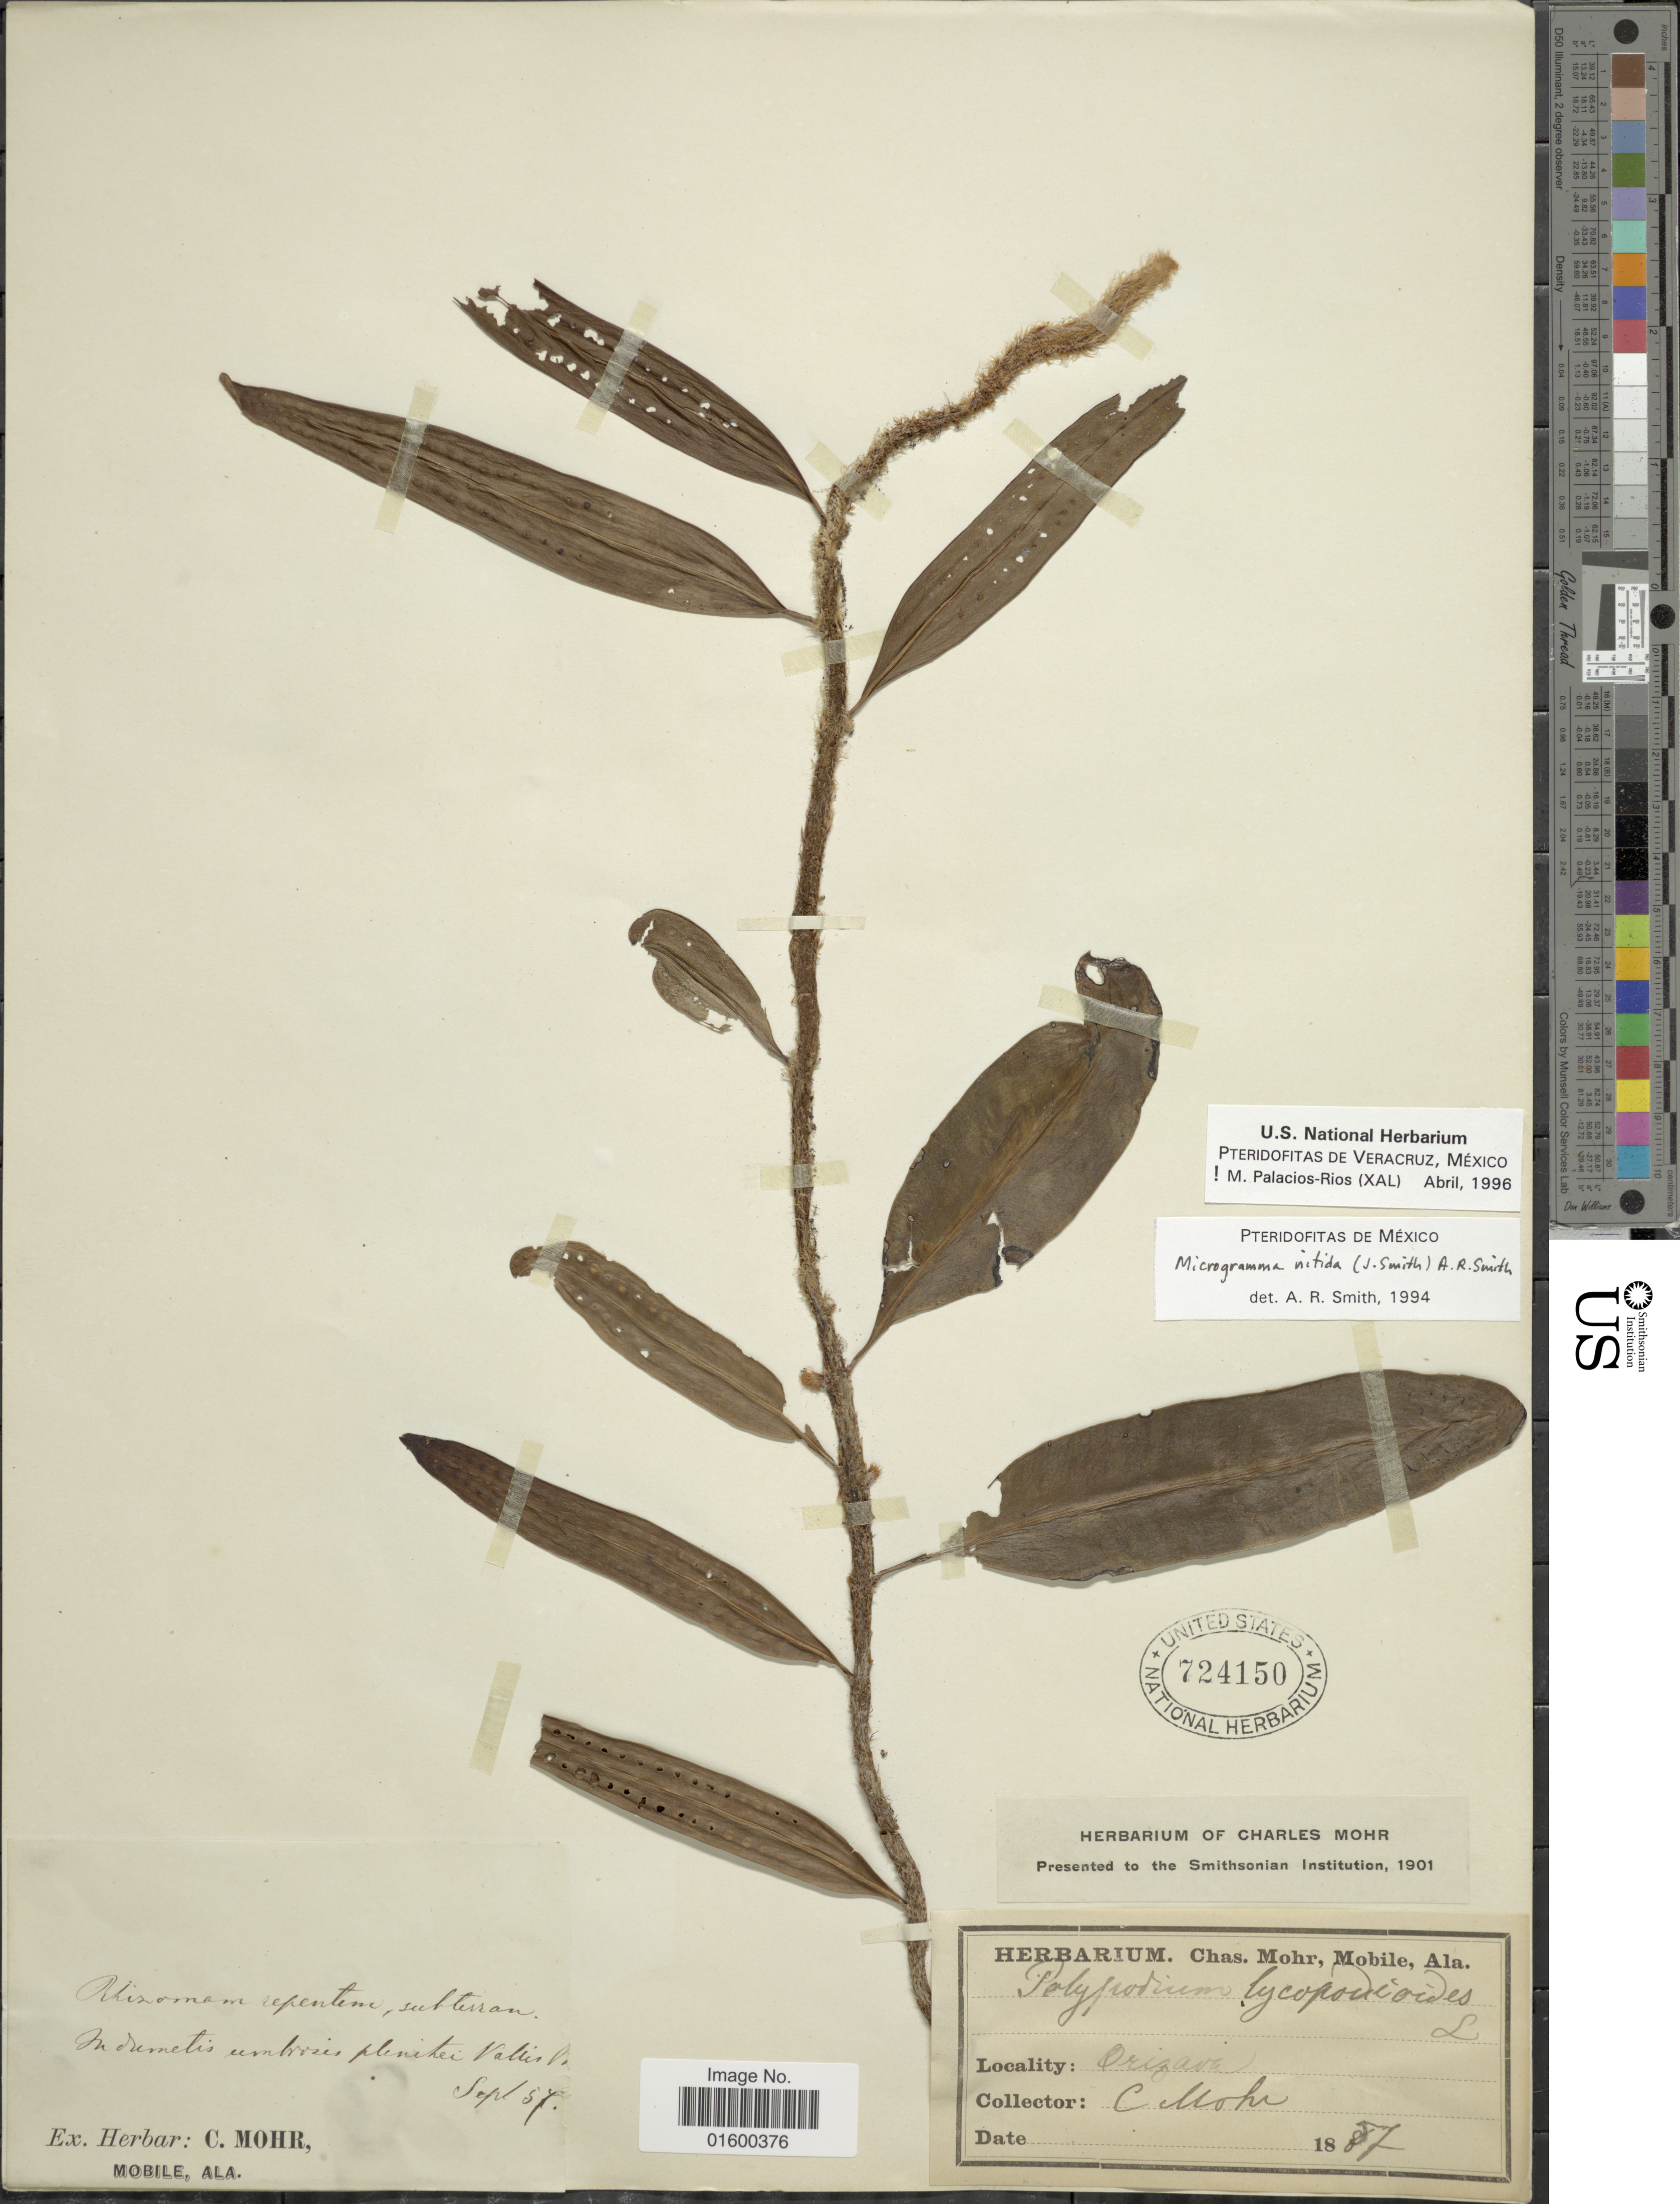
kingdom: Plantae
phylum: Tracheophyta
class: Polypodiopsida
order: Polypodiales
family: Polypodiaceae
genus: Microgramma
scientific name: Microgramma nitida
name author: (J. Sm.) A.R. Sm.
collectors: C. T. Mohr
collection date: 1857-09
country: Mexico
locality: Orizaba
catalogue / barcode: US 724150